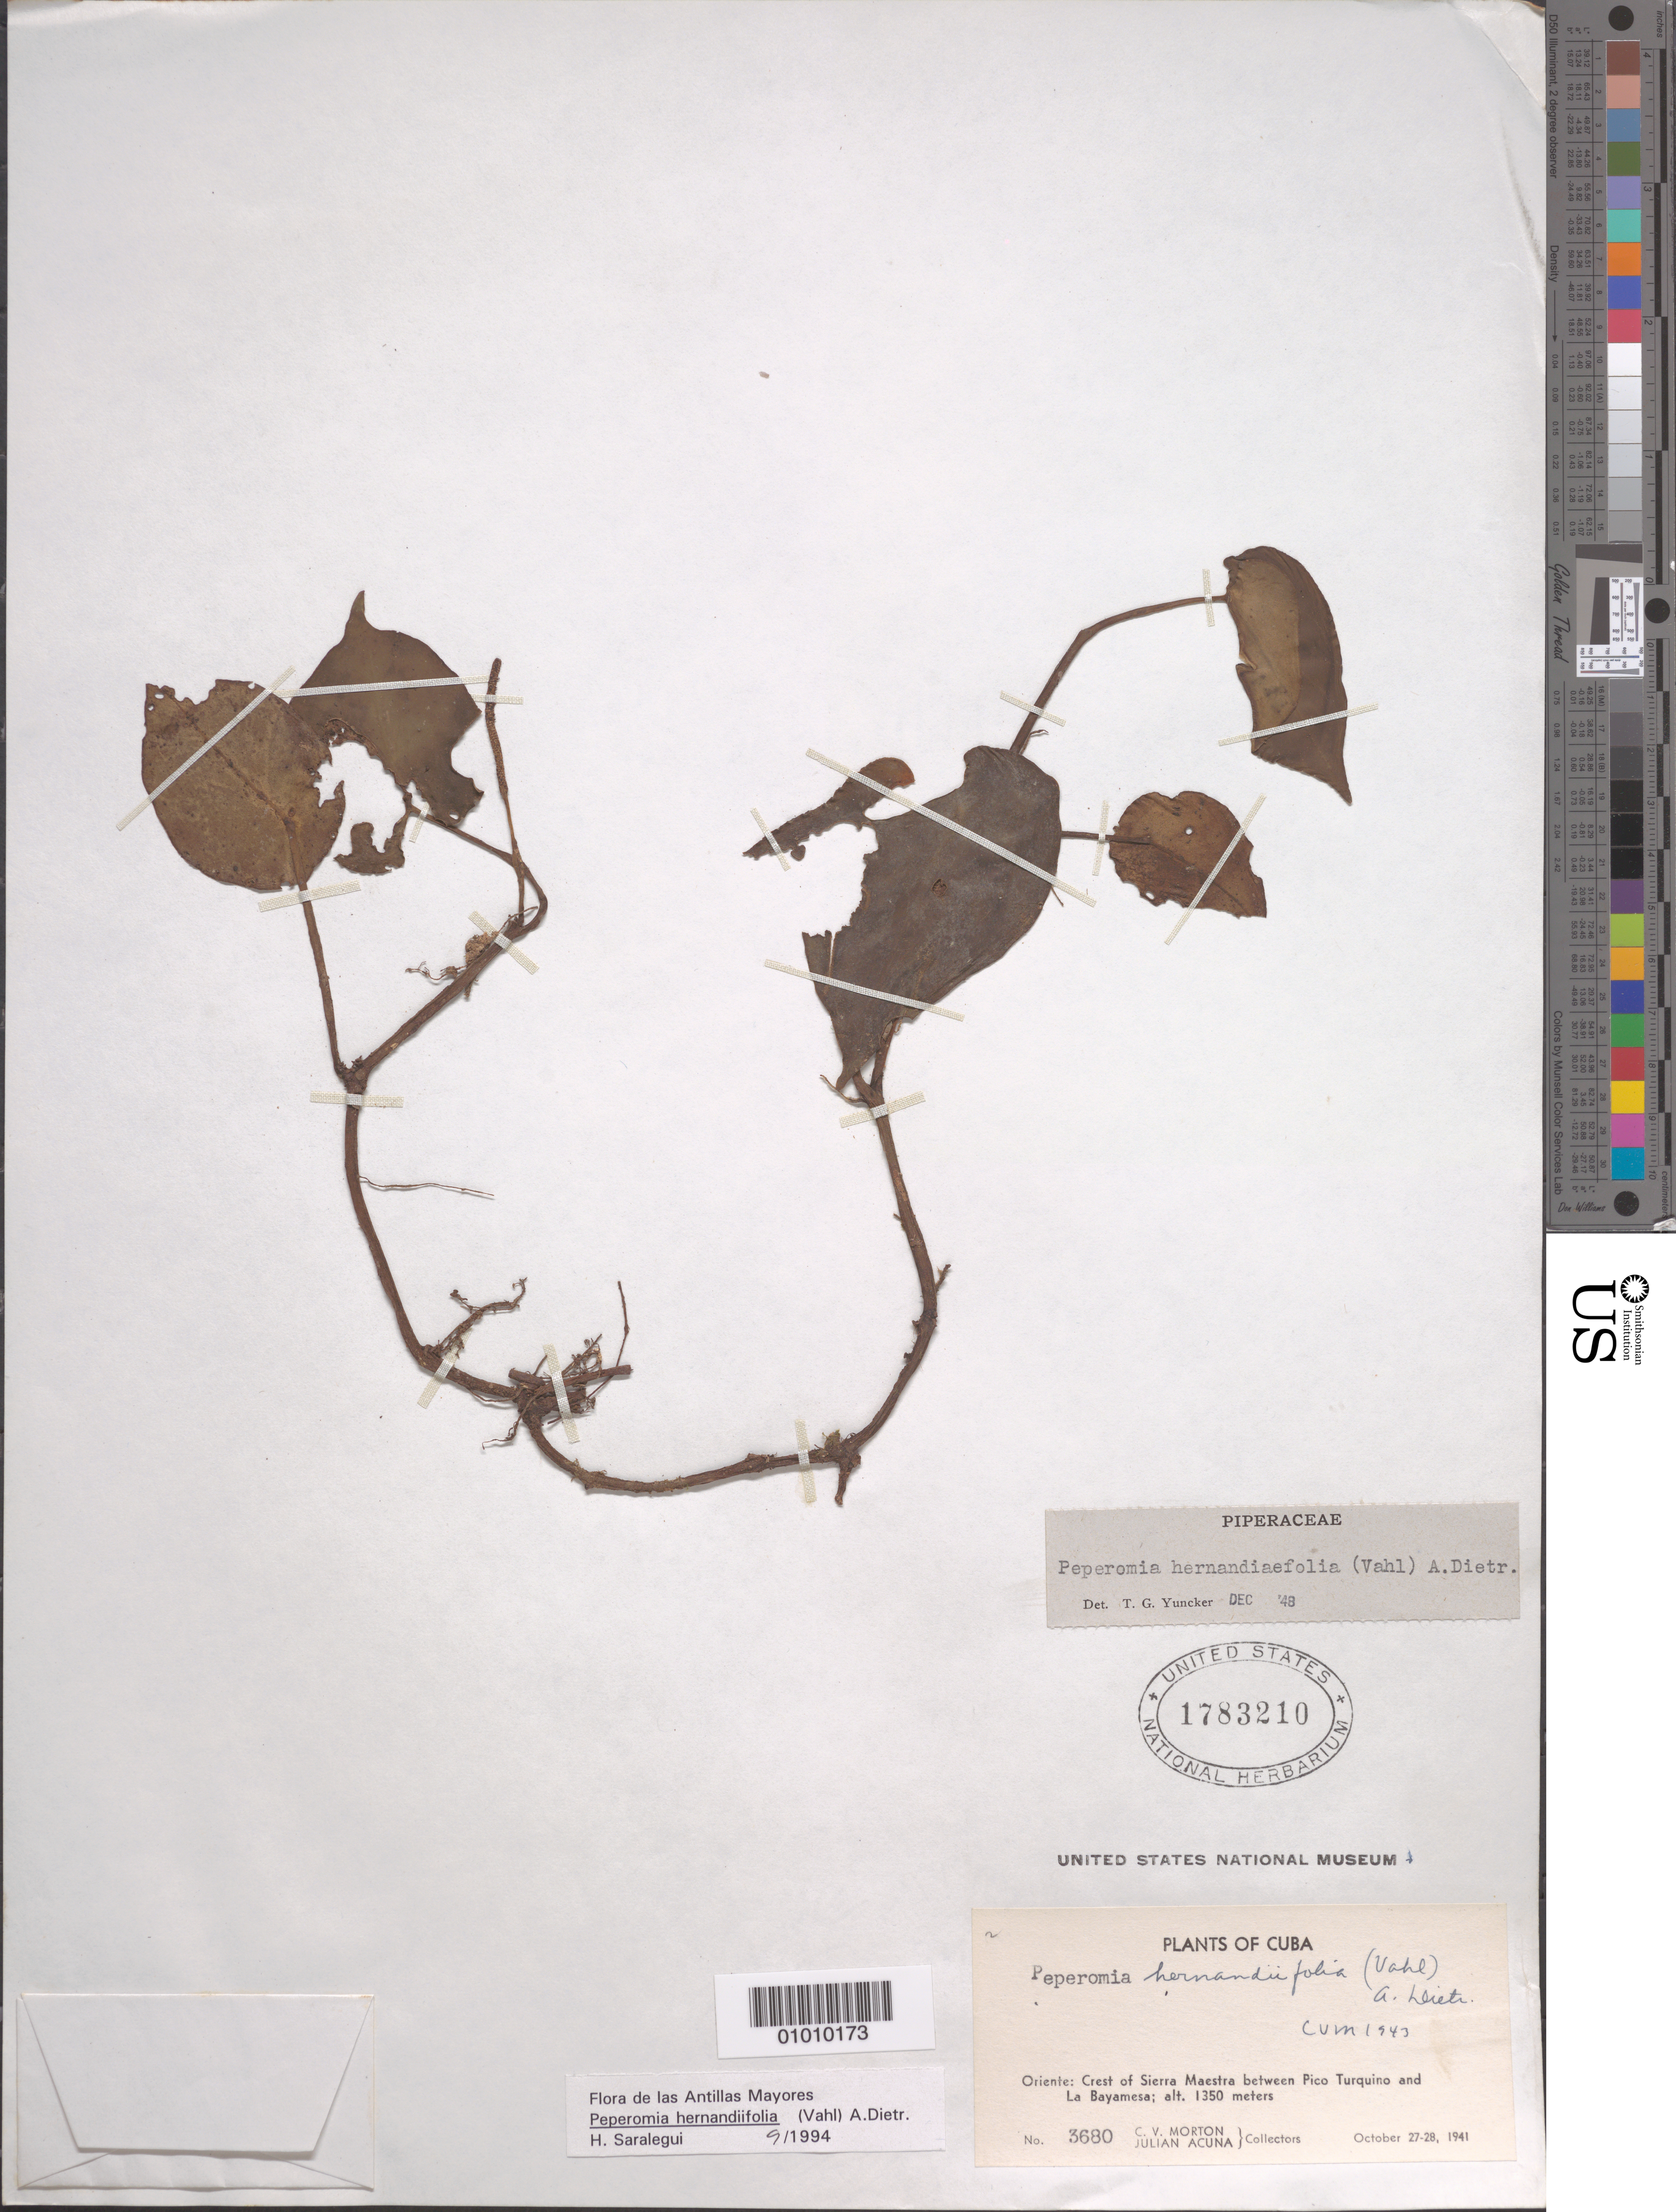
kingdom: Plantae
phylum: Tracheophyta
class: Magnoliopsida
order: Piperales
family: Piperaceae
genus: Peperomia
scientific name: Peperomia hernandiifolia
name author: (Vahl) A. Dietr.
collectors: C. V. Morton & J. Acuña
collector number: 3680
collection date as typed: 27 Oct 1941 to 28 Oct 1941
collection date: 1941-10-27/1941-10-28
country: Cuba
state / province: Oriente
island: Cuba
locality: Oriente: Crest of Sierra Maestra between Pico Turquino and La Bayamesa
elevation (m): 1350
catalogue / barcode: US 1783210